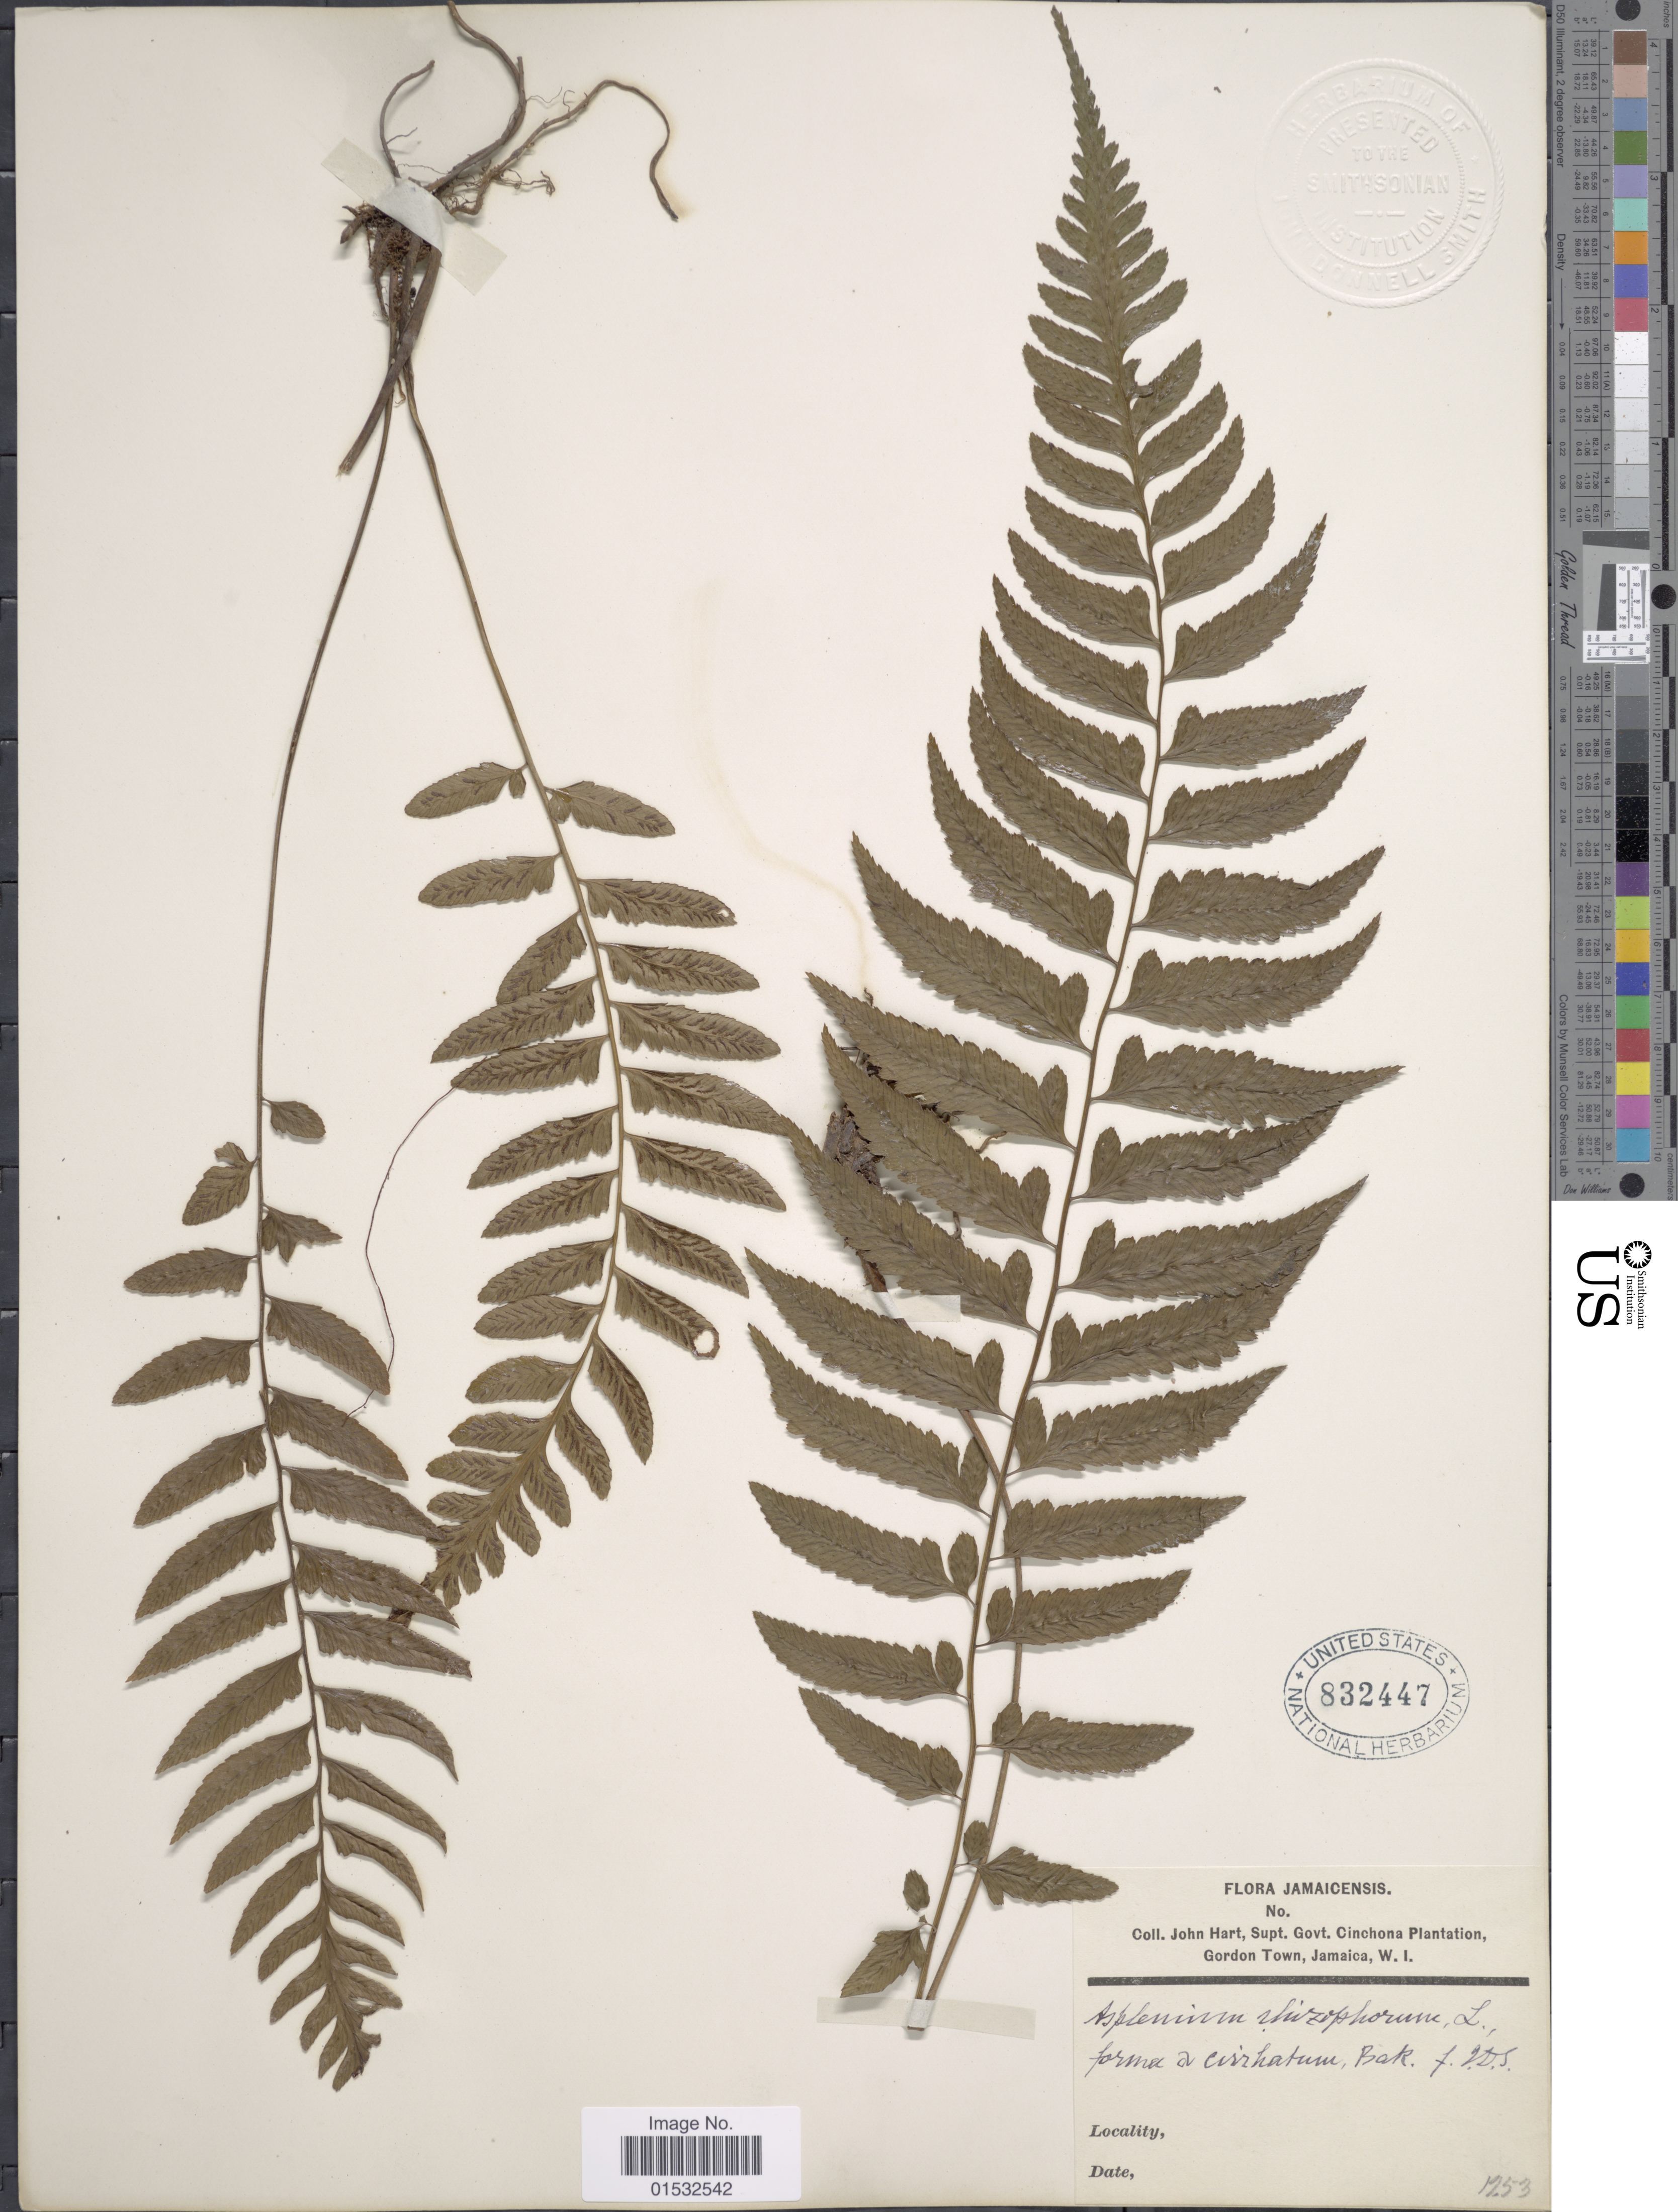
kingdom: Plantae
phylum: Tracheophyta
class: Polypodiopsida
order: Polypodiales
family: Athyriaceae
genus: Diplazium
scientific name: Diplazium cristatum x D. unilobum (Poir.) Hieron.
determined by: Sánchez, C.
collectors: J. H. Hart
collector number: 1253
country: Jamaica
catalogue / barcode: US 832447